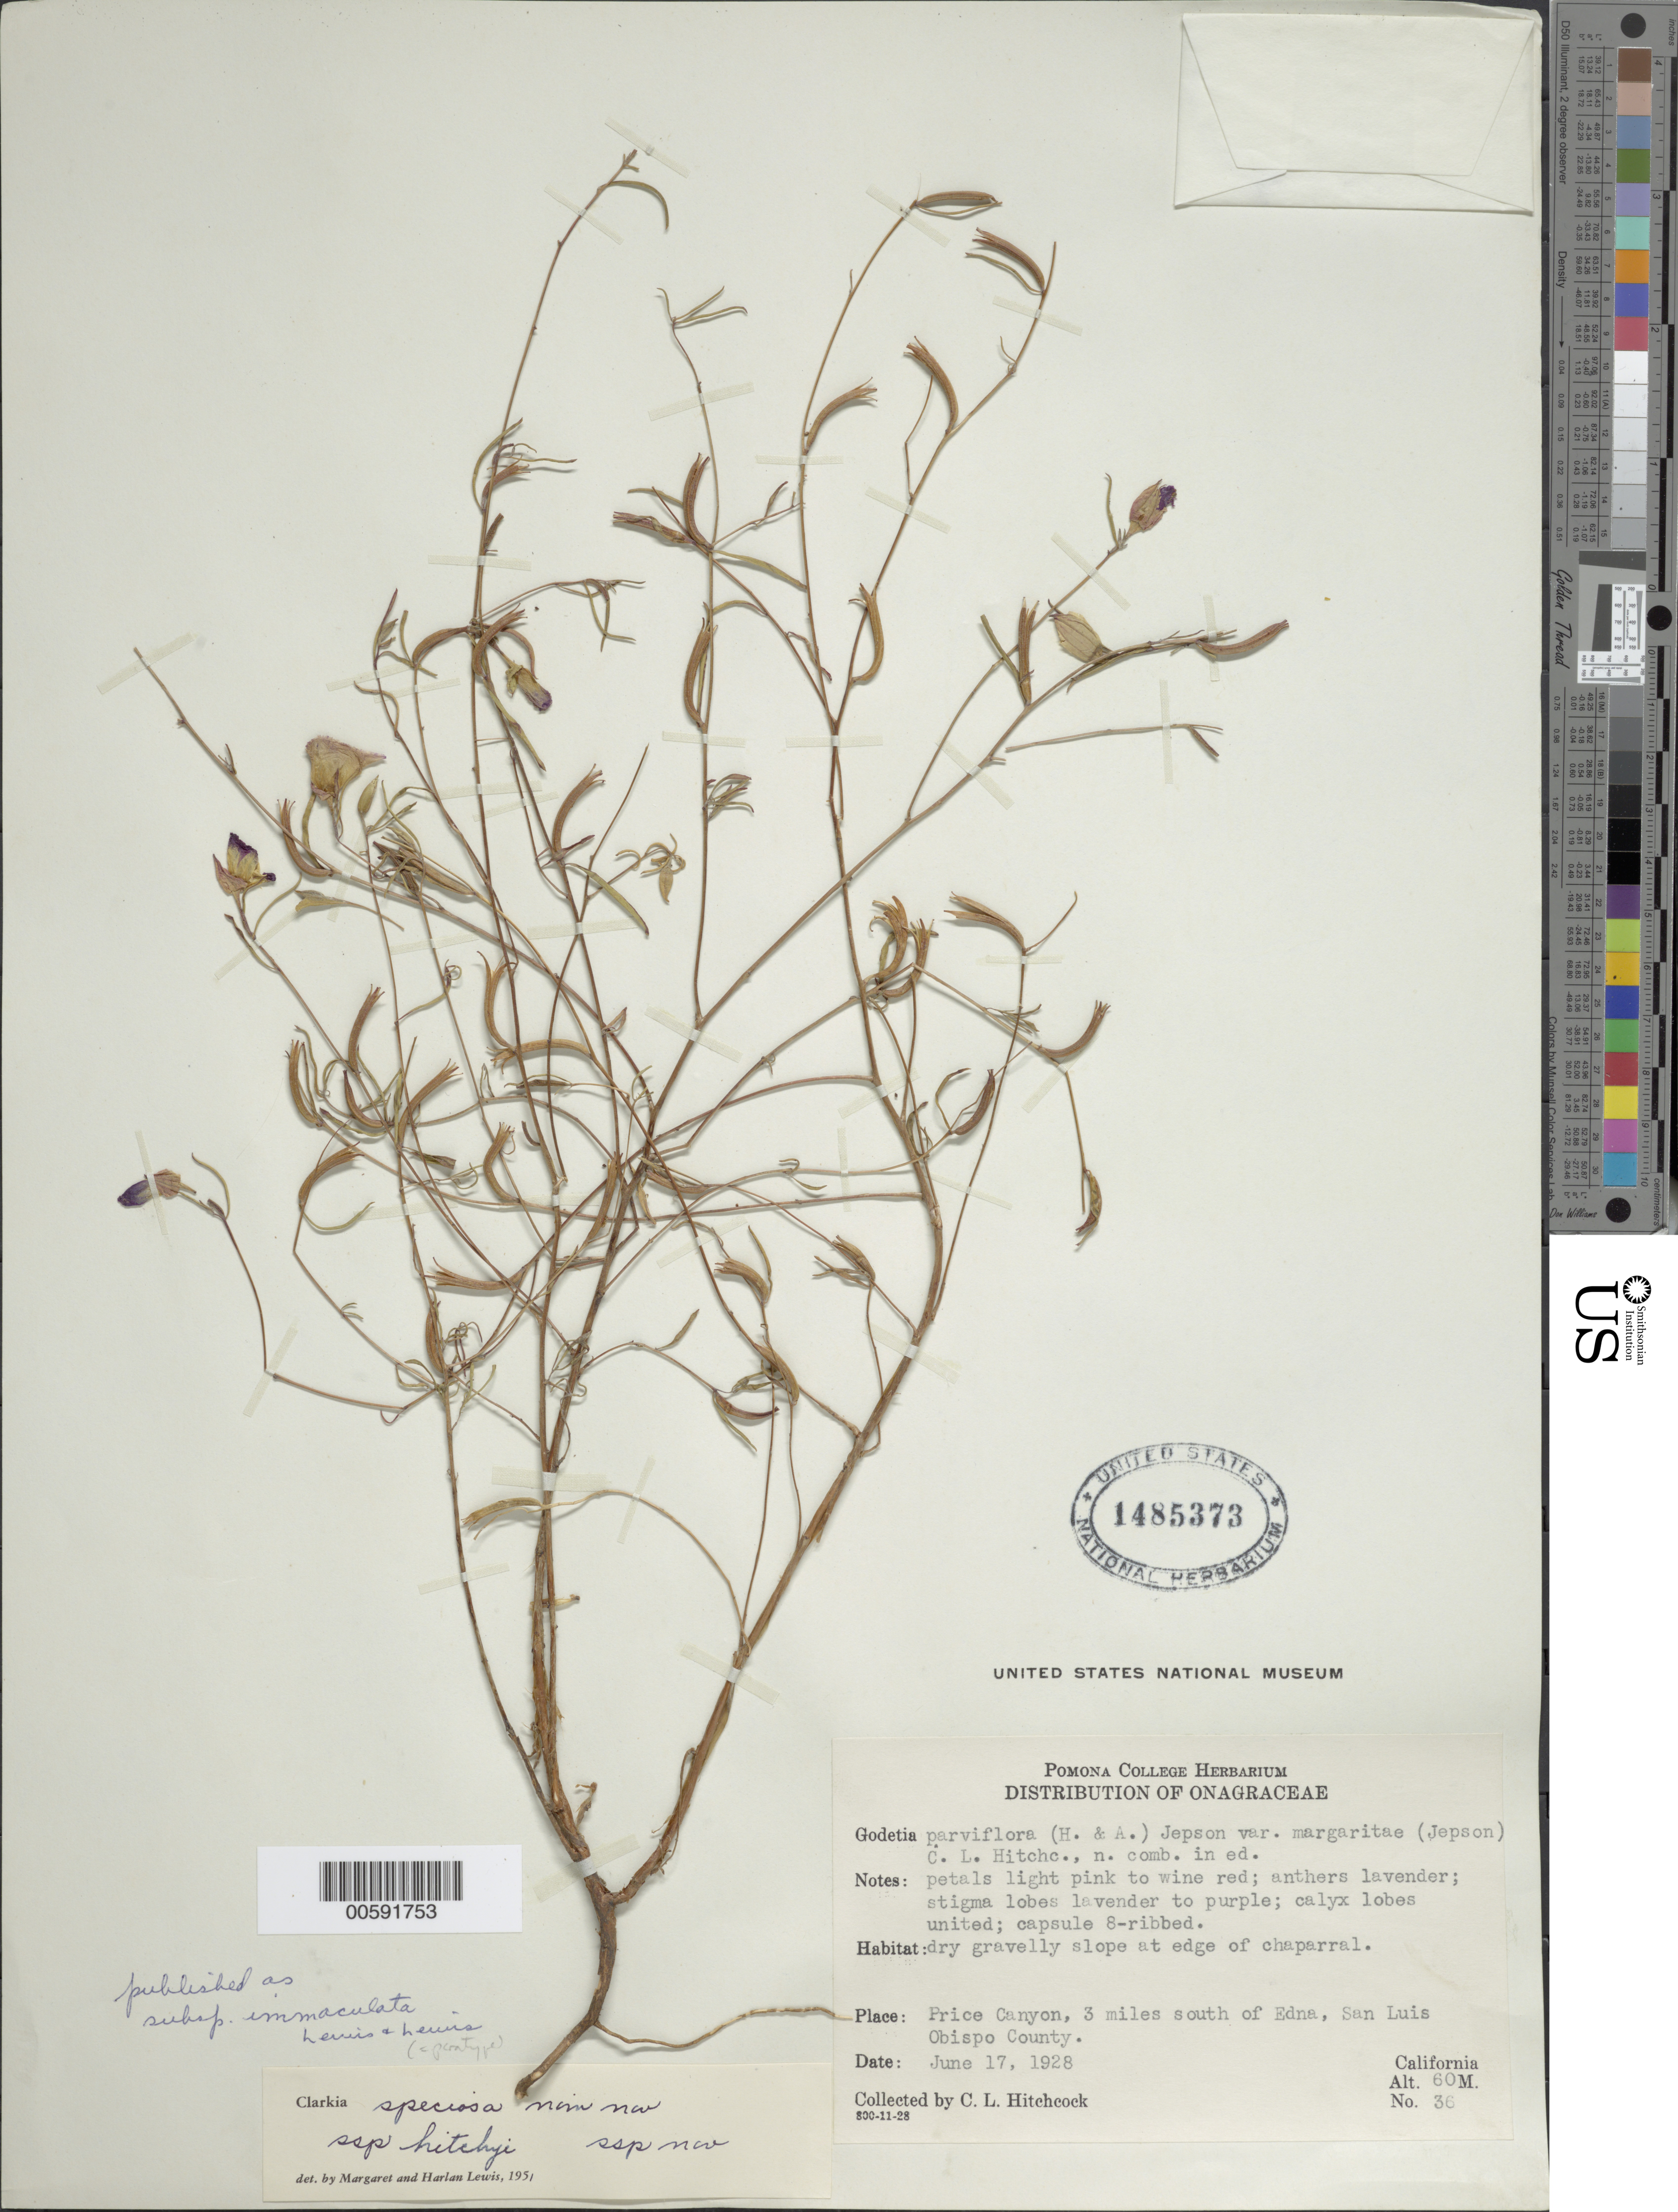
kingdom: Plantae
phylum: Tracheophyta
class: Magnoliopsida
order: Myrtales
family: Onagraceae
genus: Clarkia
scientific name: Clarkia speciosa subsp. speciosa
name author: F. H. Lewis & M.E. Lewis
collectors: A. S. Hitchcock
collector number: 36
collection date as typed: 17 Jun 1928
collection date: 1928-06-17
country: United States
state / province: California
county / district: San Luis Obispo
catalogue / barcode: US 1485373